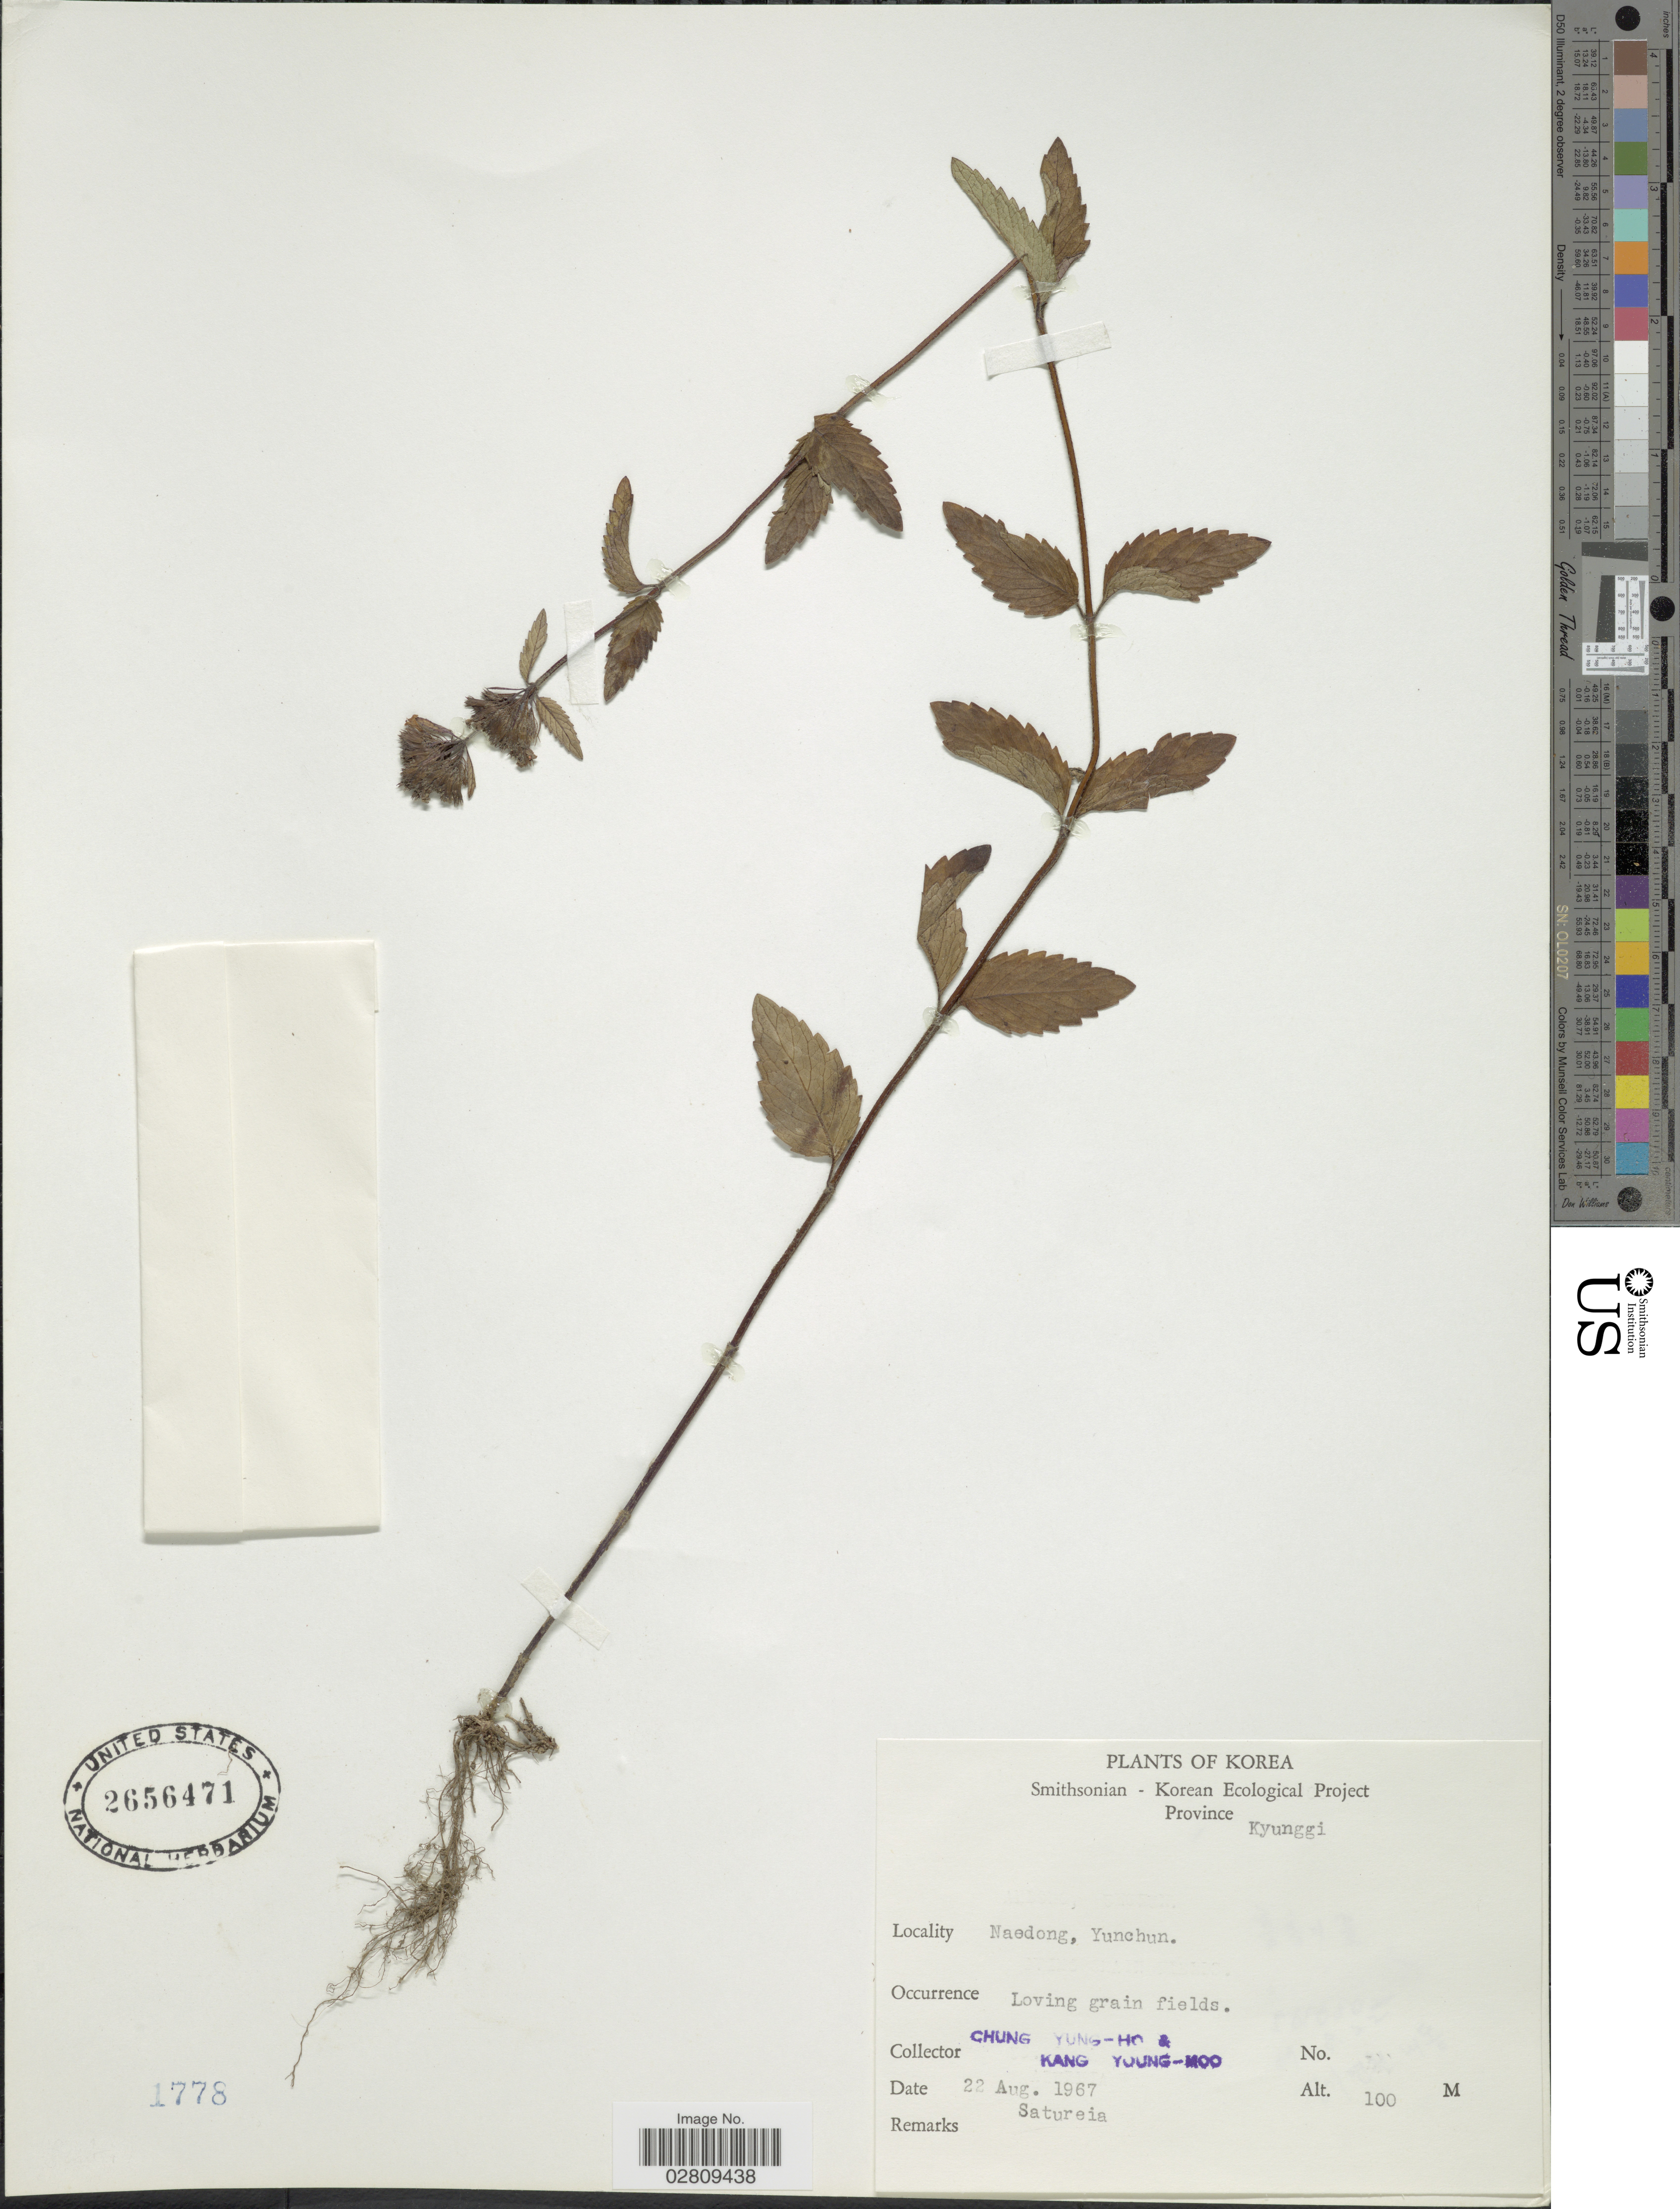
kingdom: Plantae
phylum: Tracheophyta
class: Magnoliopsida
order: Lamiales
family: Lamiaceae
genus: Satureja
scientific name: Satureja sp.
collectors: C. Yung-Ho & K. Young-Moo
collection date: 1967-08-22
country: South Korea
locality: Province Kyunggi. Naedong, Yunchun.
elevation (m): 100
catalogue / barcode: US 2656471